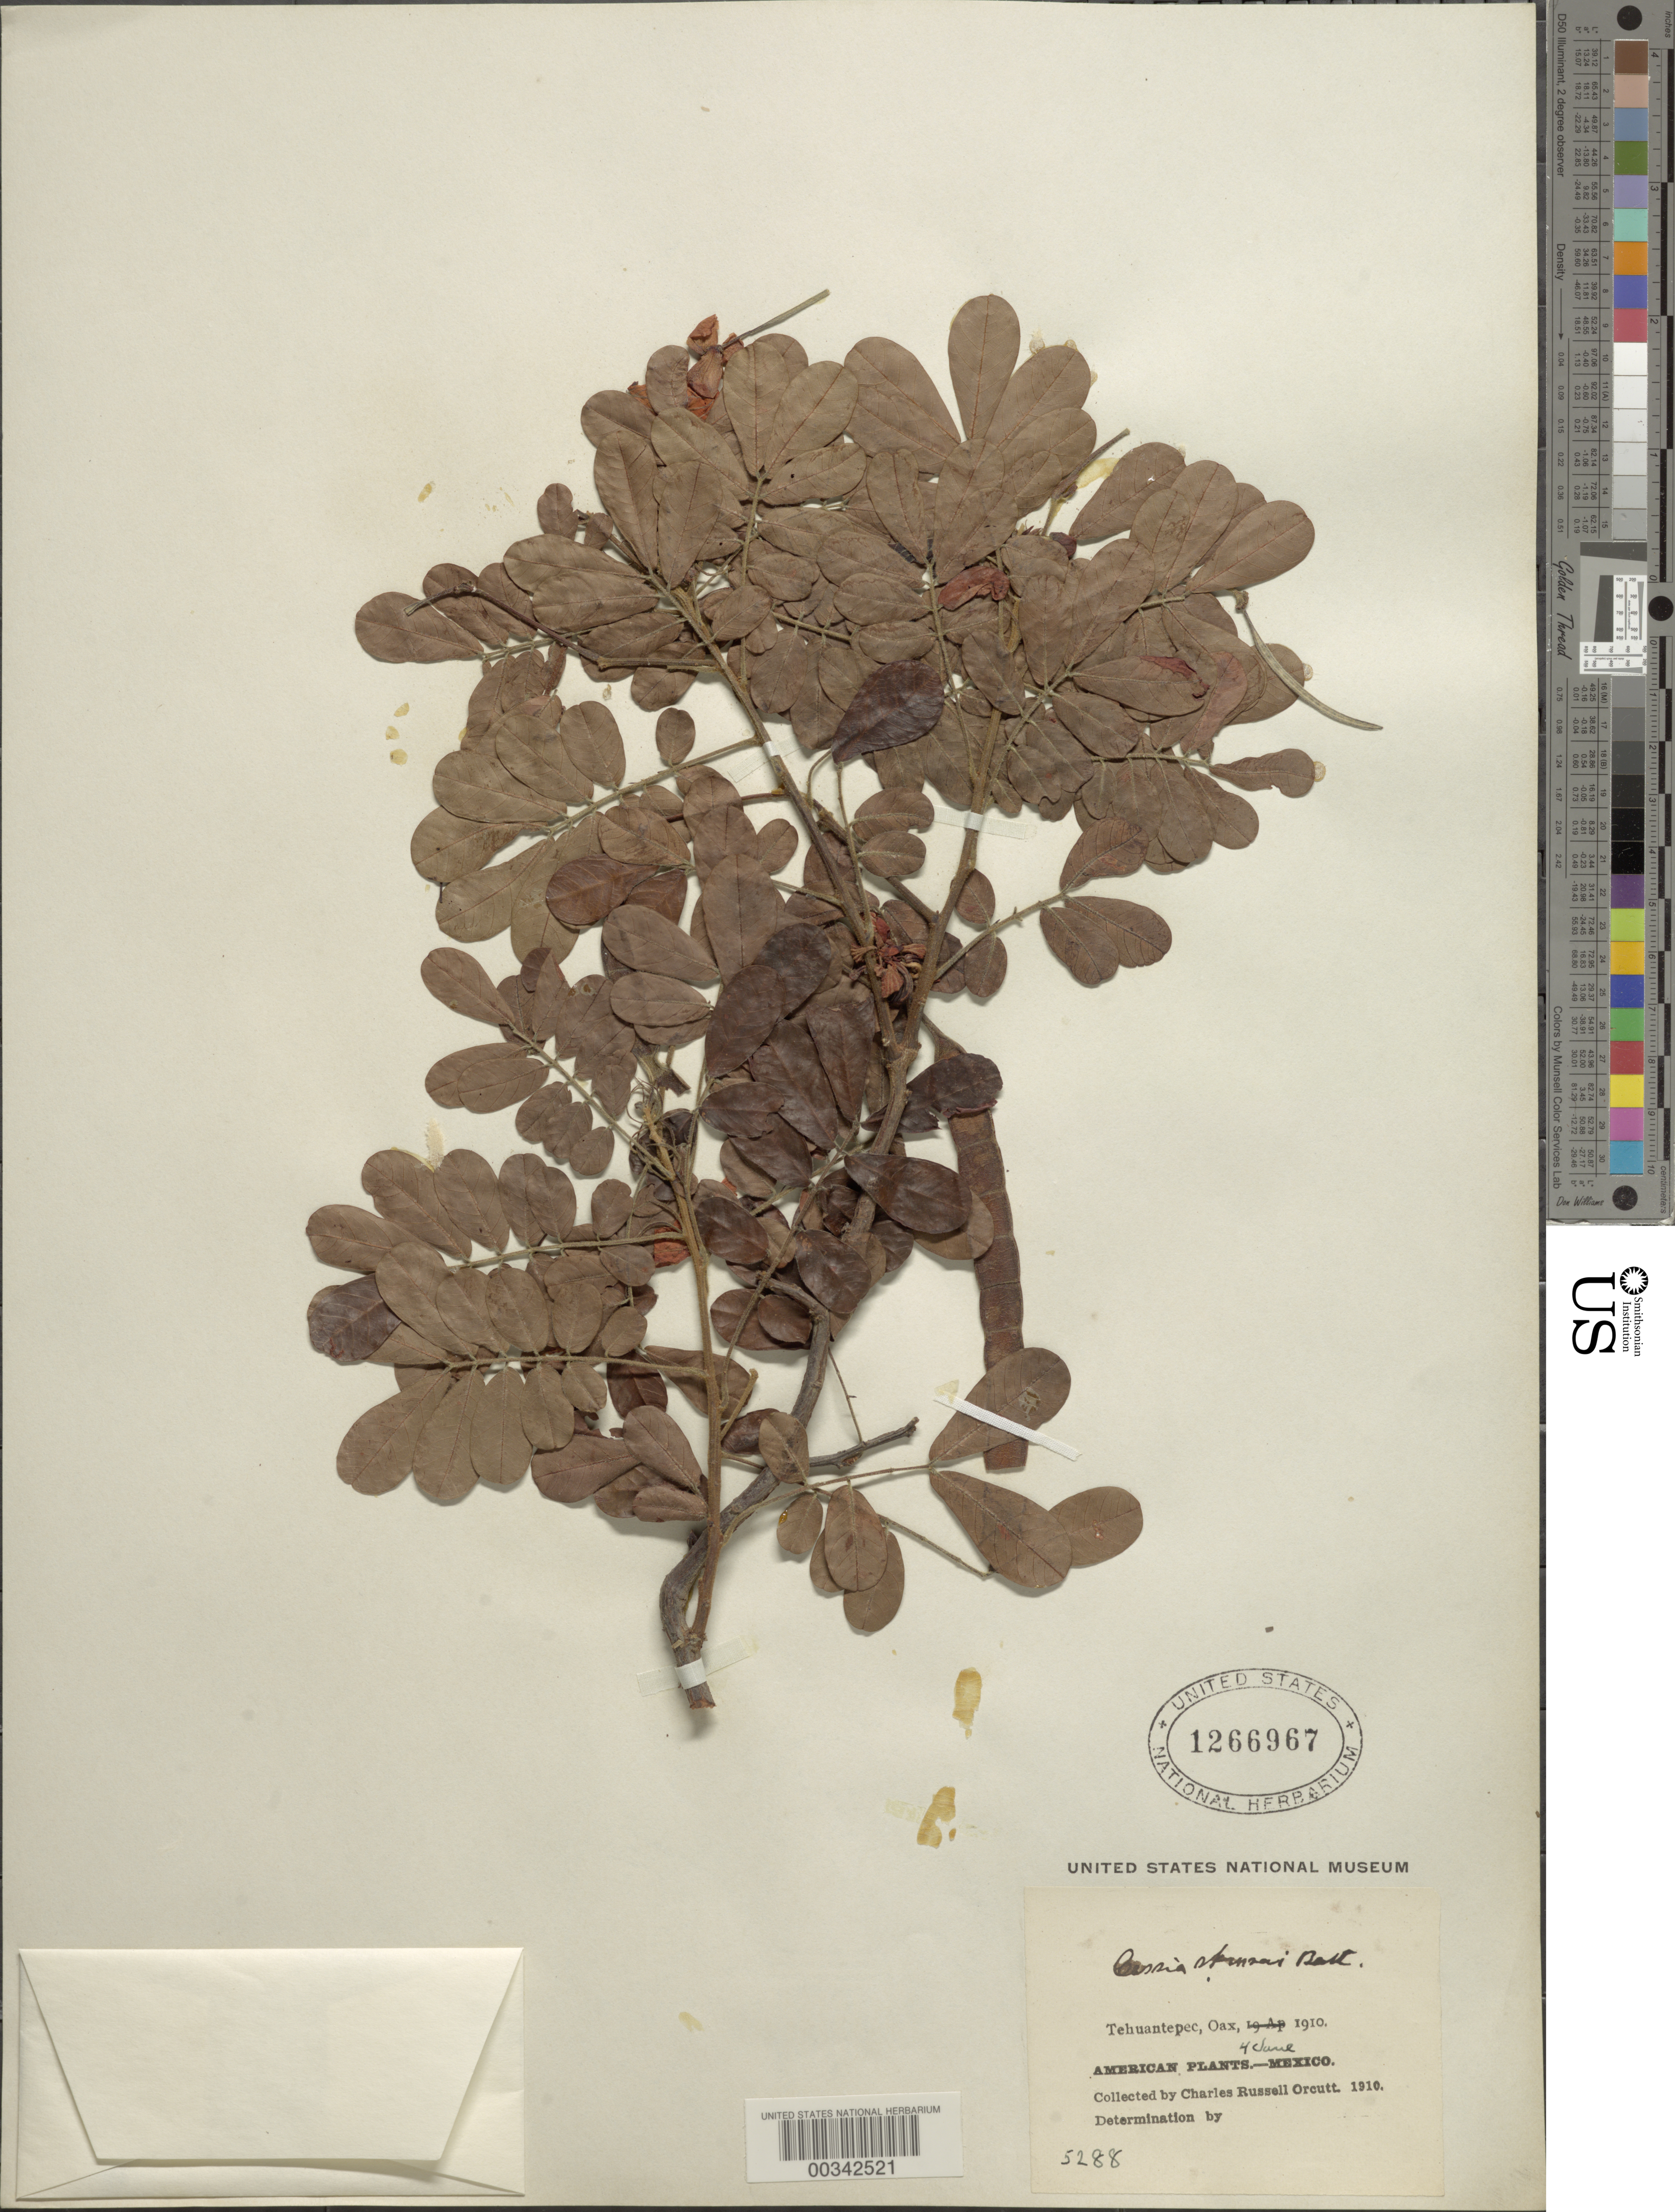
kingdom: Plantae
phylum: Tracheophyta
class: Magnoliopsida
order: Fabales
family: Fabaceae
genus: Senna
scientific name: Senna skinneri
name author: (Benth.) H.S. Irwin & Barneby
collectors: C. R. Orcutt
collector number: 5288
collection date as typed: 04 Jun 1910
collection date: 1910-06-04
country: Mexico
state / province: Oaxaca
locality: Tehuantepec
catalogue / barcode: US 1266967